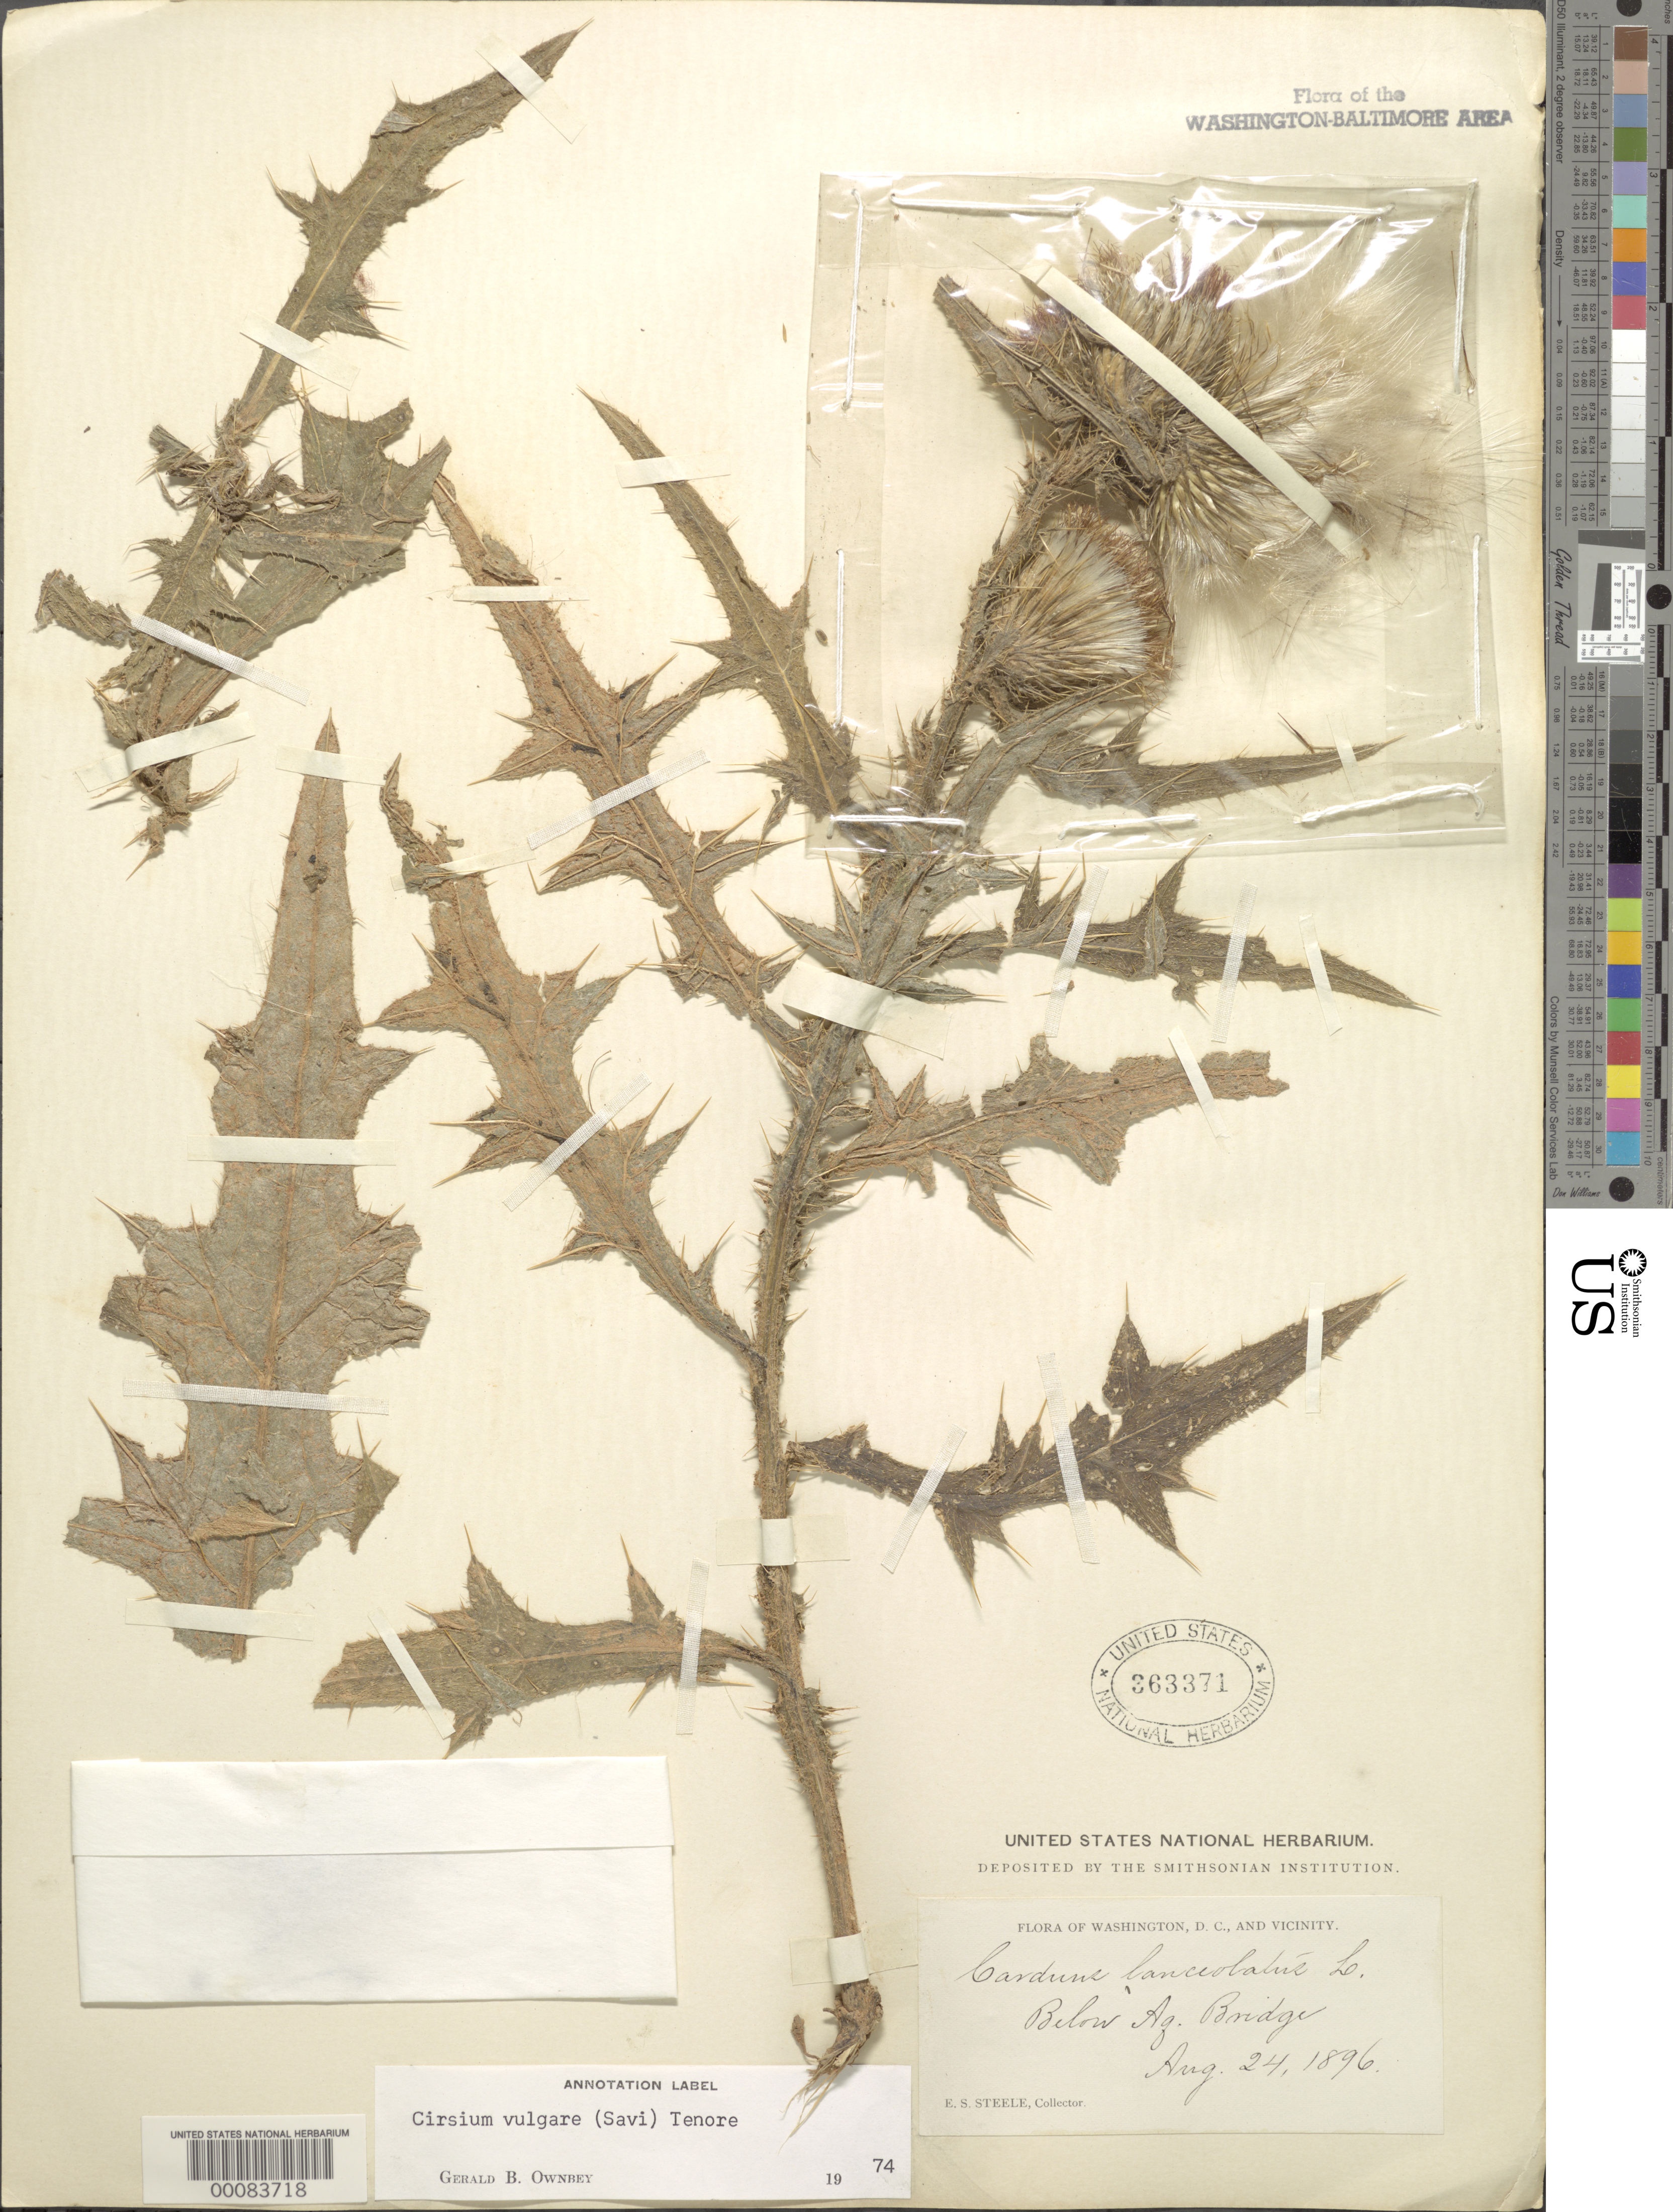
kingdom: Plantae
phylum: Tracheophyta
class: Magnoliopsida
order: Asterales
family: Asteraceae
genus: Cirsium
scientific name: Cirsium vulgare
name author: (Savi) Ten.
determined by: Ownbey, G. B.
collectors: E. Steele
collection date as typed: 24 Aug 1896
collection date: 1896-08-24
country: United States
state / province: District of Columbia / Virginia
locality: Below Aqueduct Bridge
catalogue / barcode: US 363371